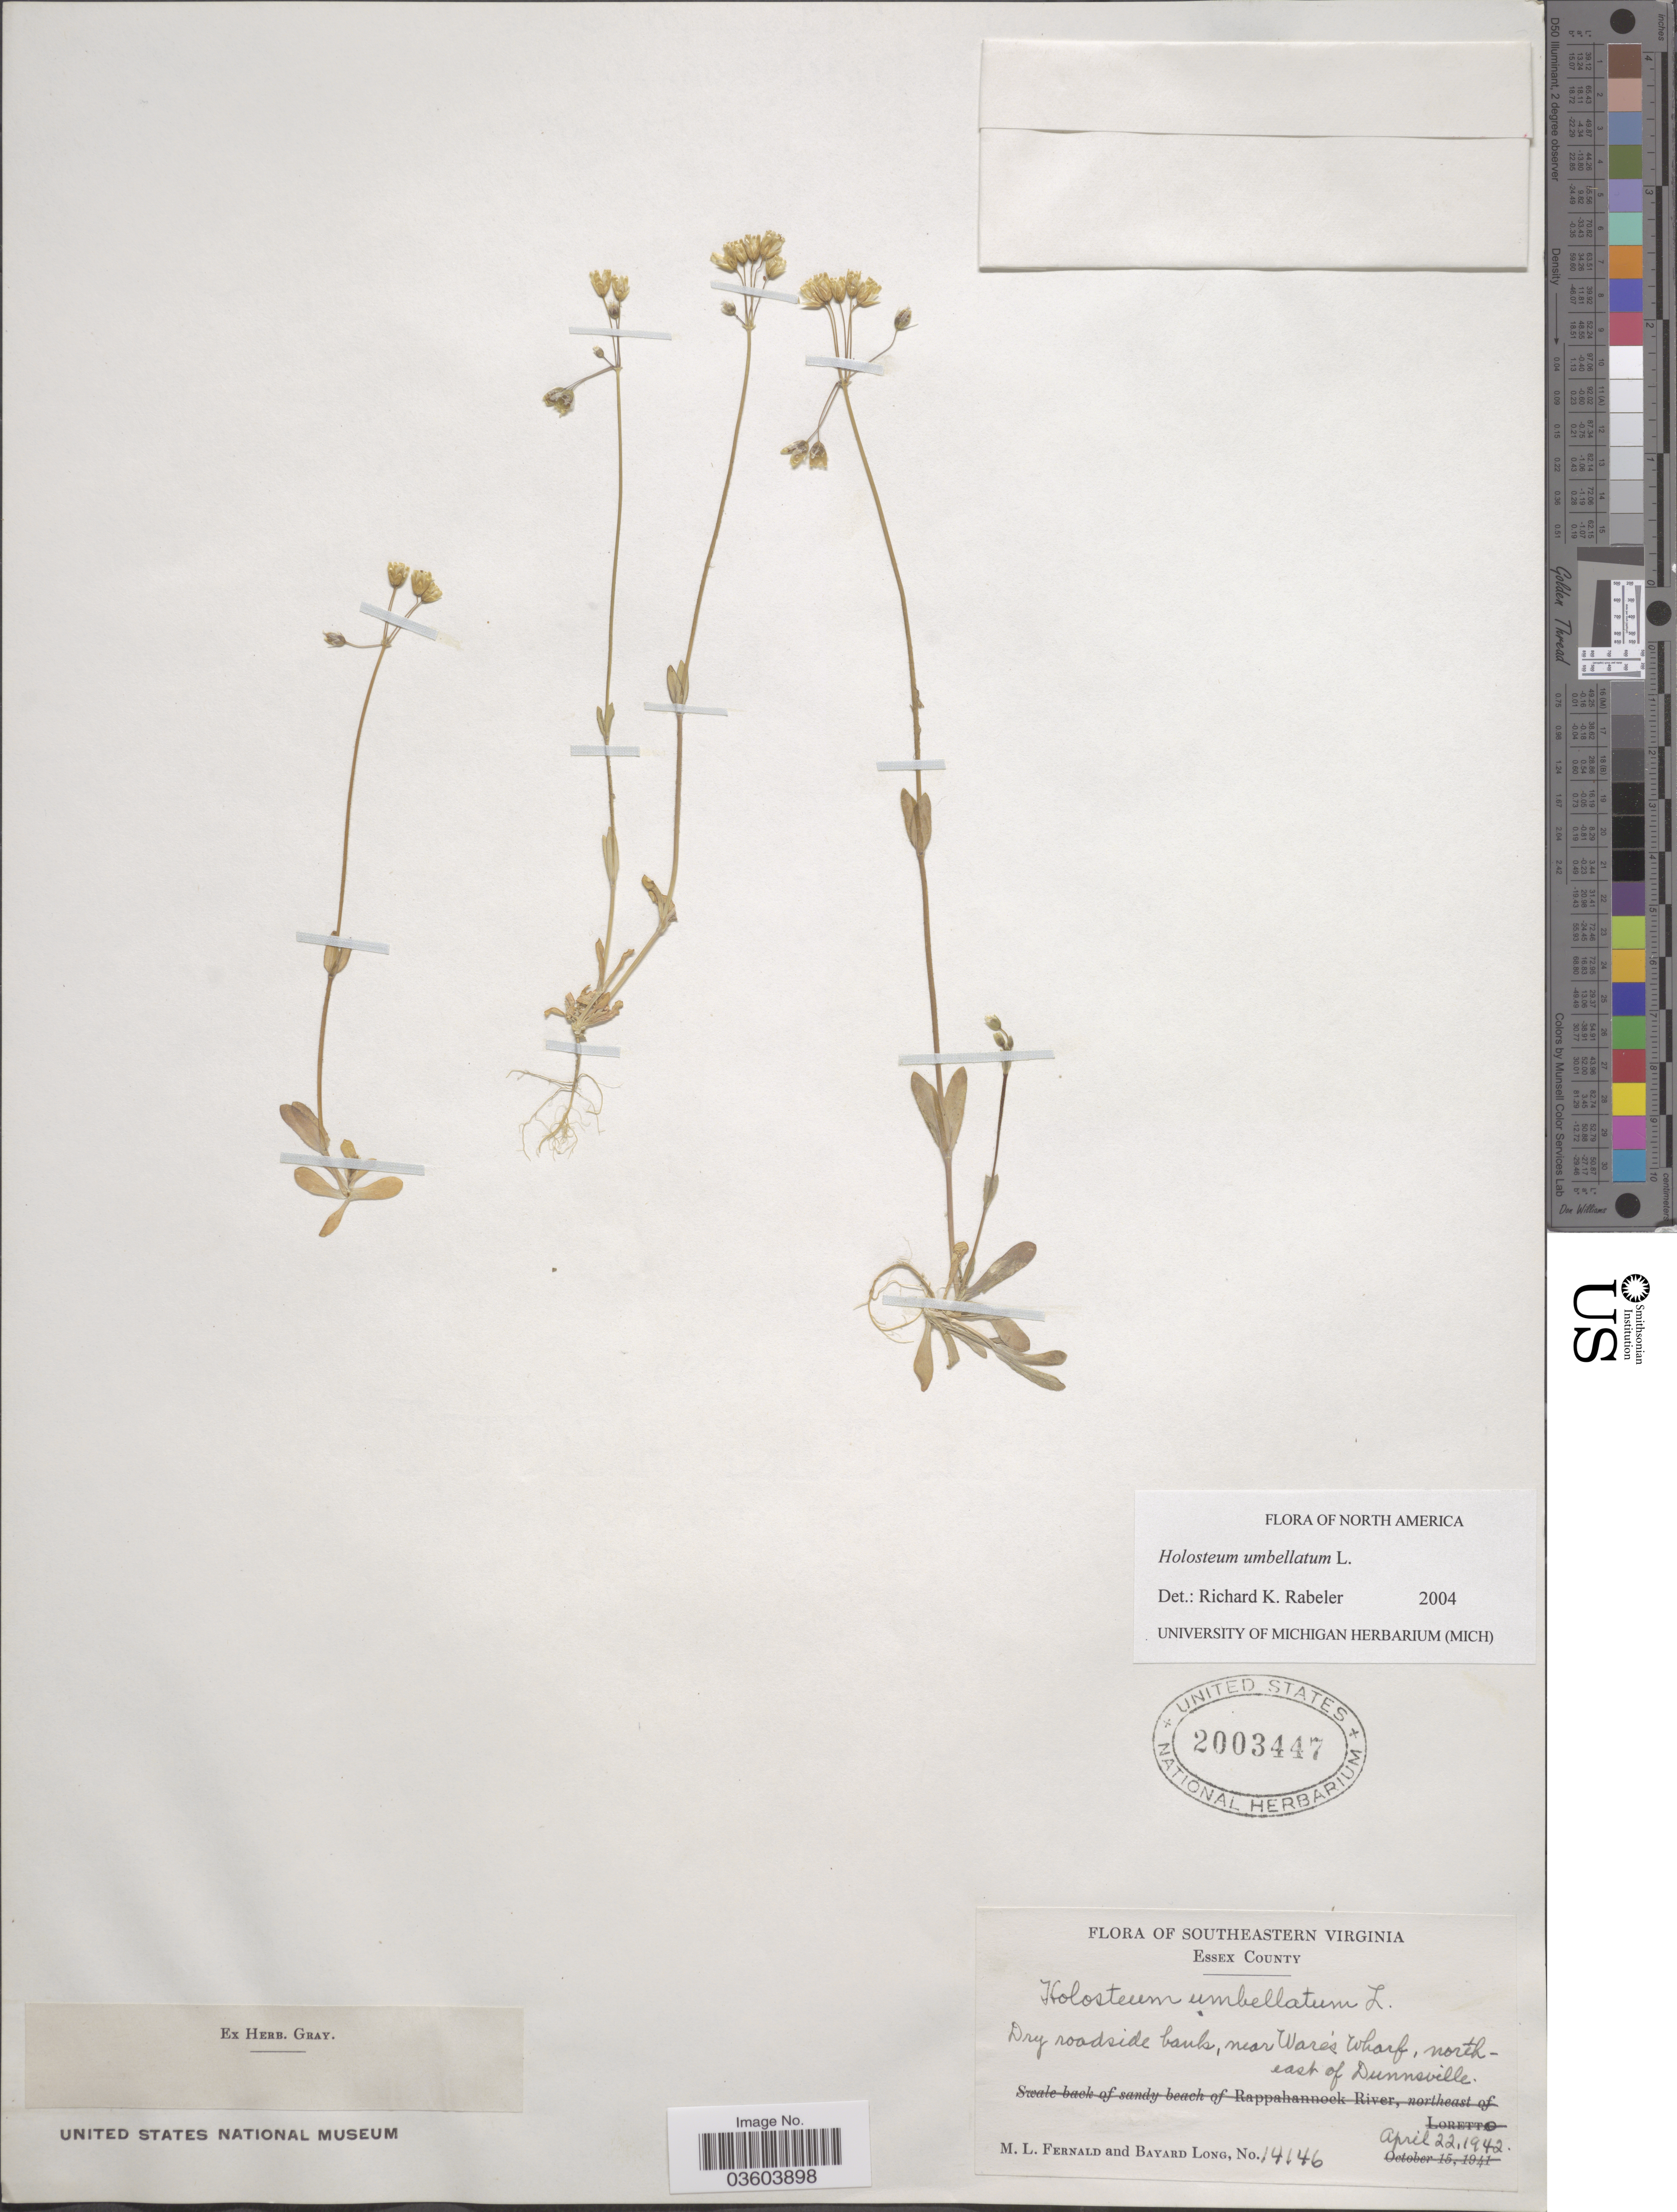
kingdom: Plantae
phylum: Tracheophyta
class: Magnoliopsida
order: Caryophyllales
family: Caryophyllaceae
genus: Holosteum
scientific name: Holosteum umbellatum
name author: L.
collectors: M. L. Fernald & B. Long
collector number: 14146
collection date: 1942-04-22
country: United States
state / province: Virginia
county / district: Essex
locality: Southeastern Virginia. Essex County. Near Ware's Wharf, north-east of Dunnsville.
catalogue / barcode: US 2003447